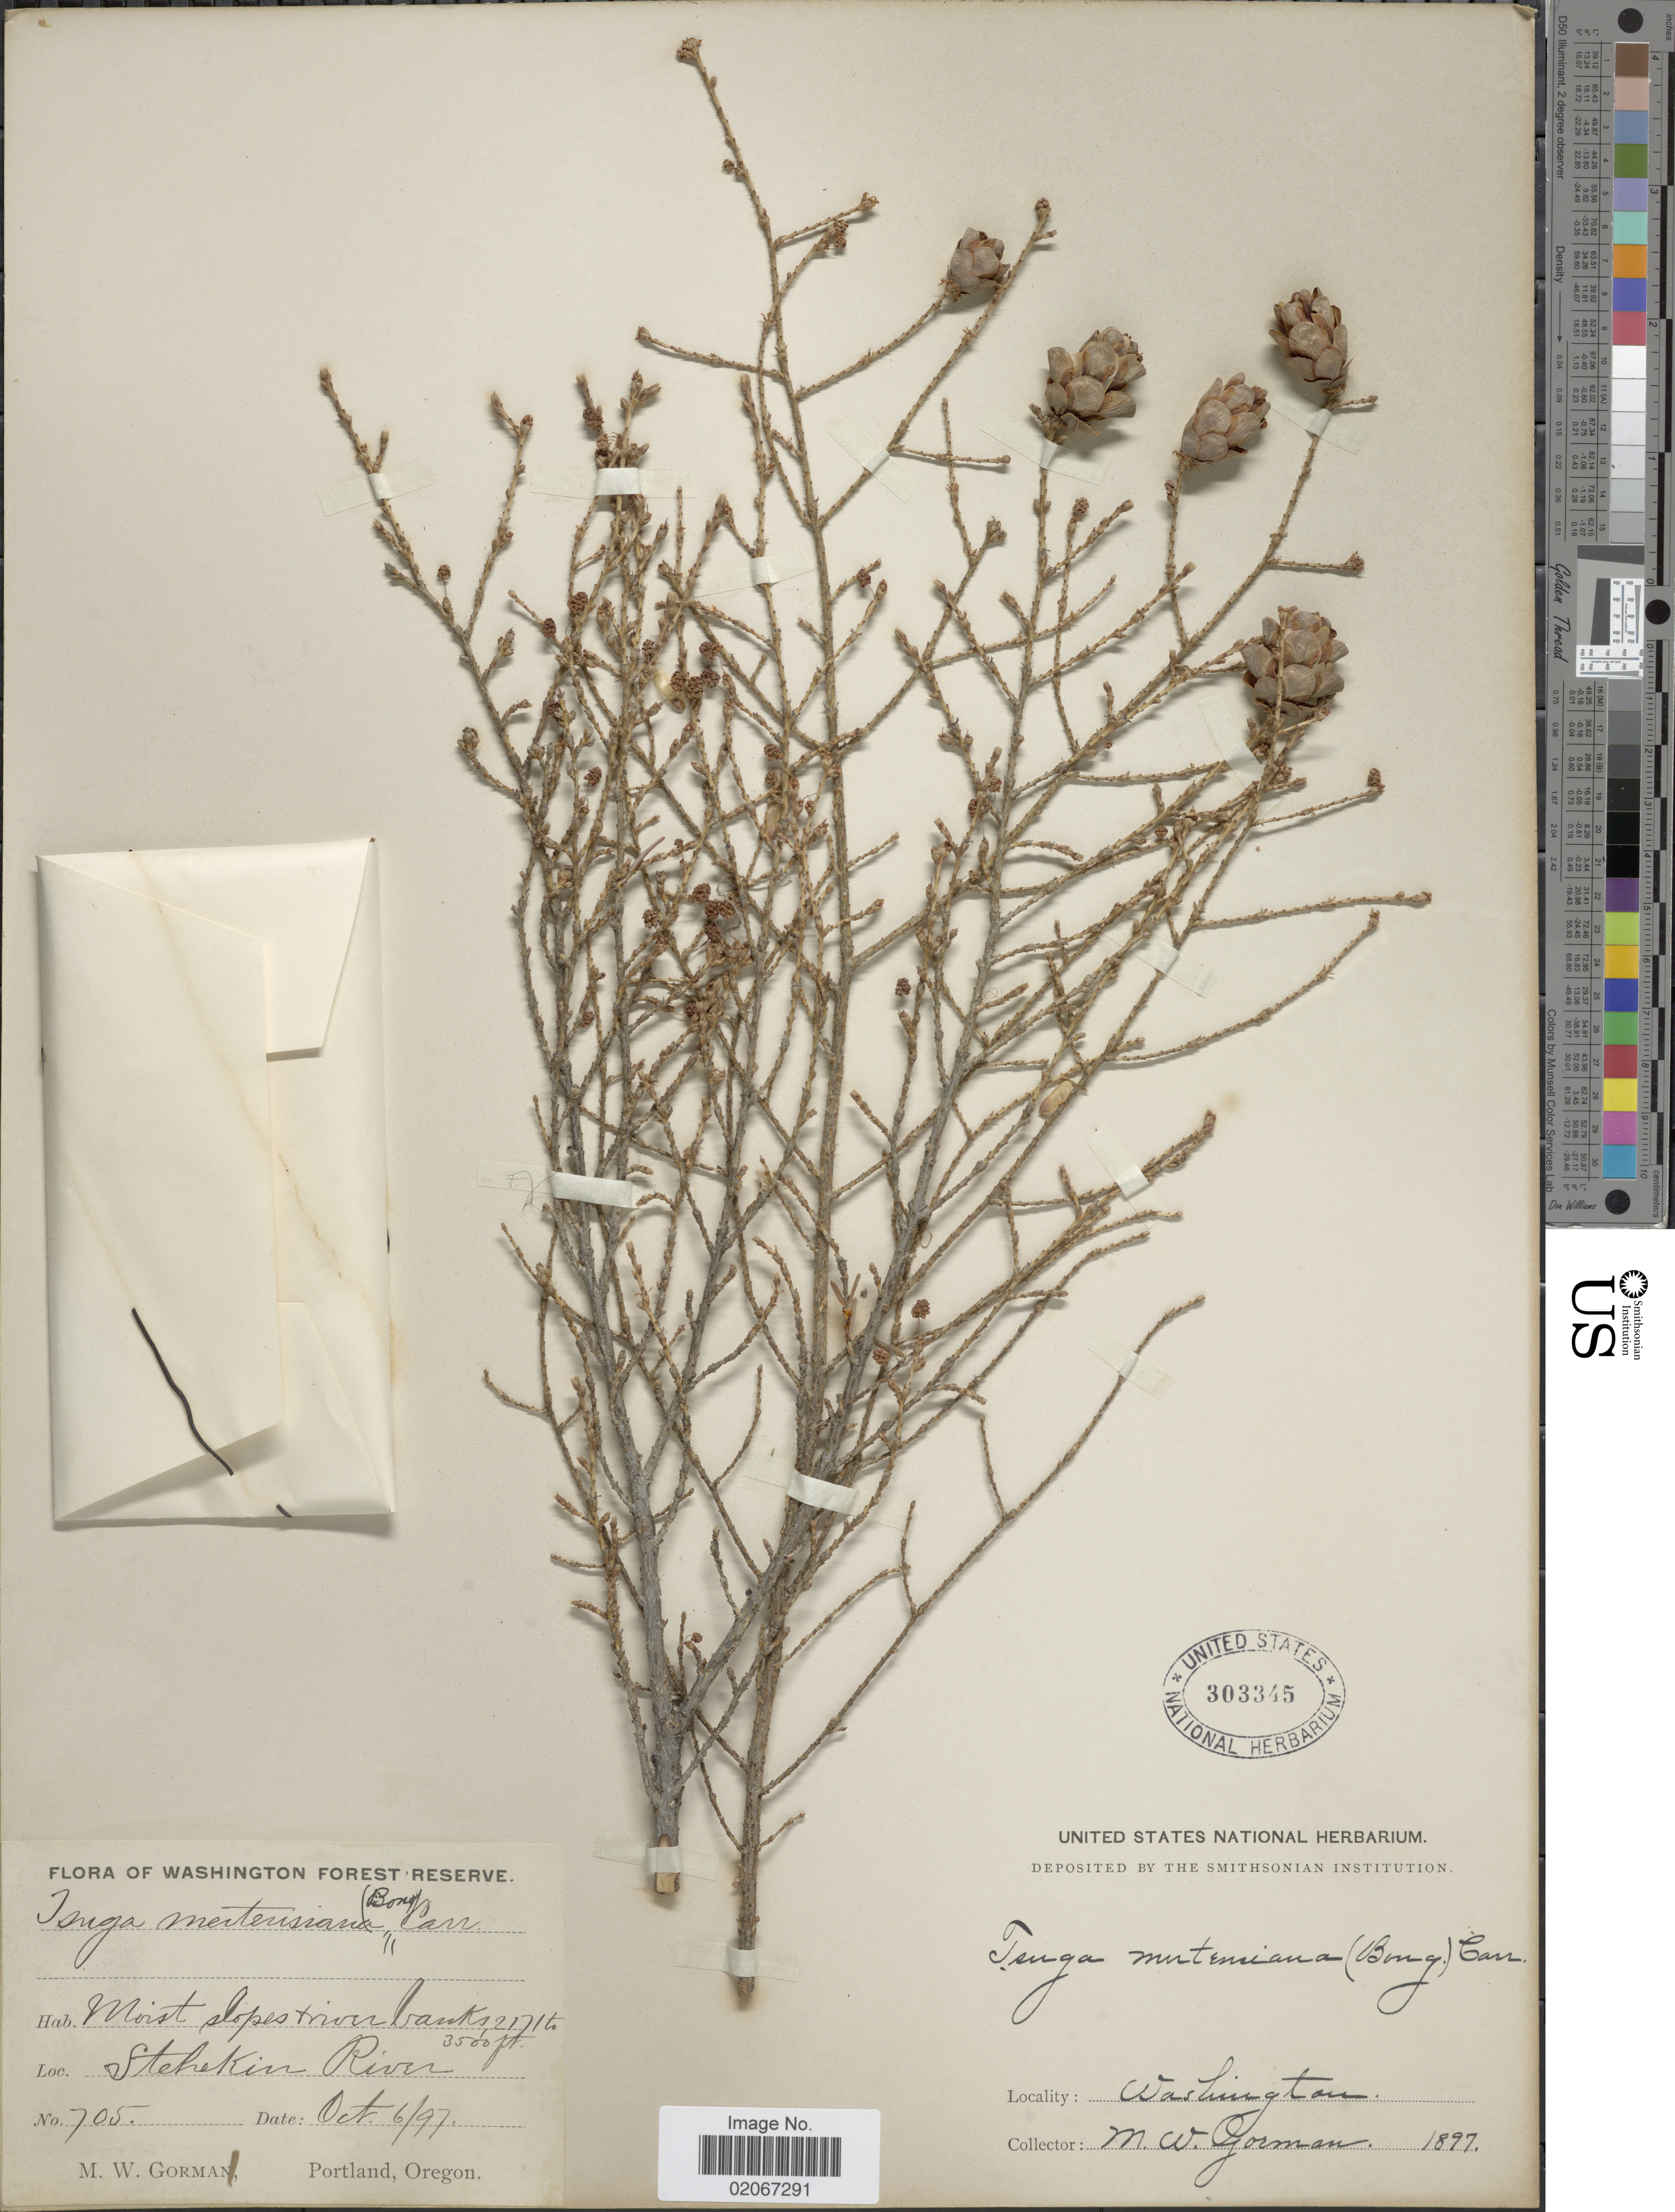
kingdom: Plantae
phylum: Tracheophyta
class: Pinopsida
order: Pinales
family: Pinaceae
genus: Tsuga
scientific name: Tsuga heterophylla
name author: (Raf.) Sarg.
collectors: M. W. Gorman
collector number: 705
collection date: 1897-10-06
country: United States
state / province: Washington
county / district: Chelan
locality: Washington Forest Reserve. Moist slopes + river banks. Stehekin River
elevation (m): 662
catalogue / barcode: US 303345